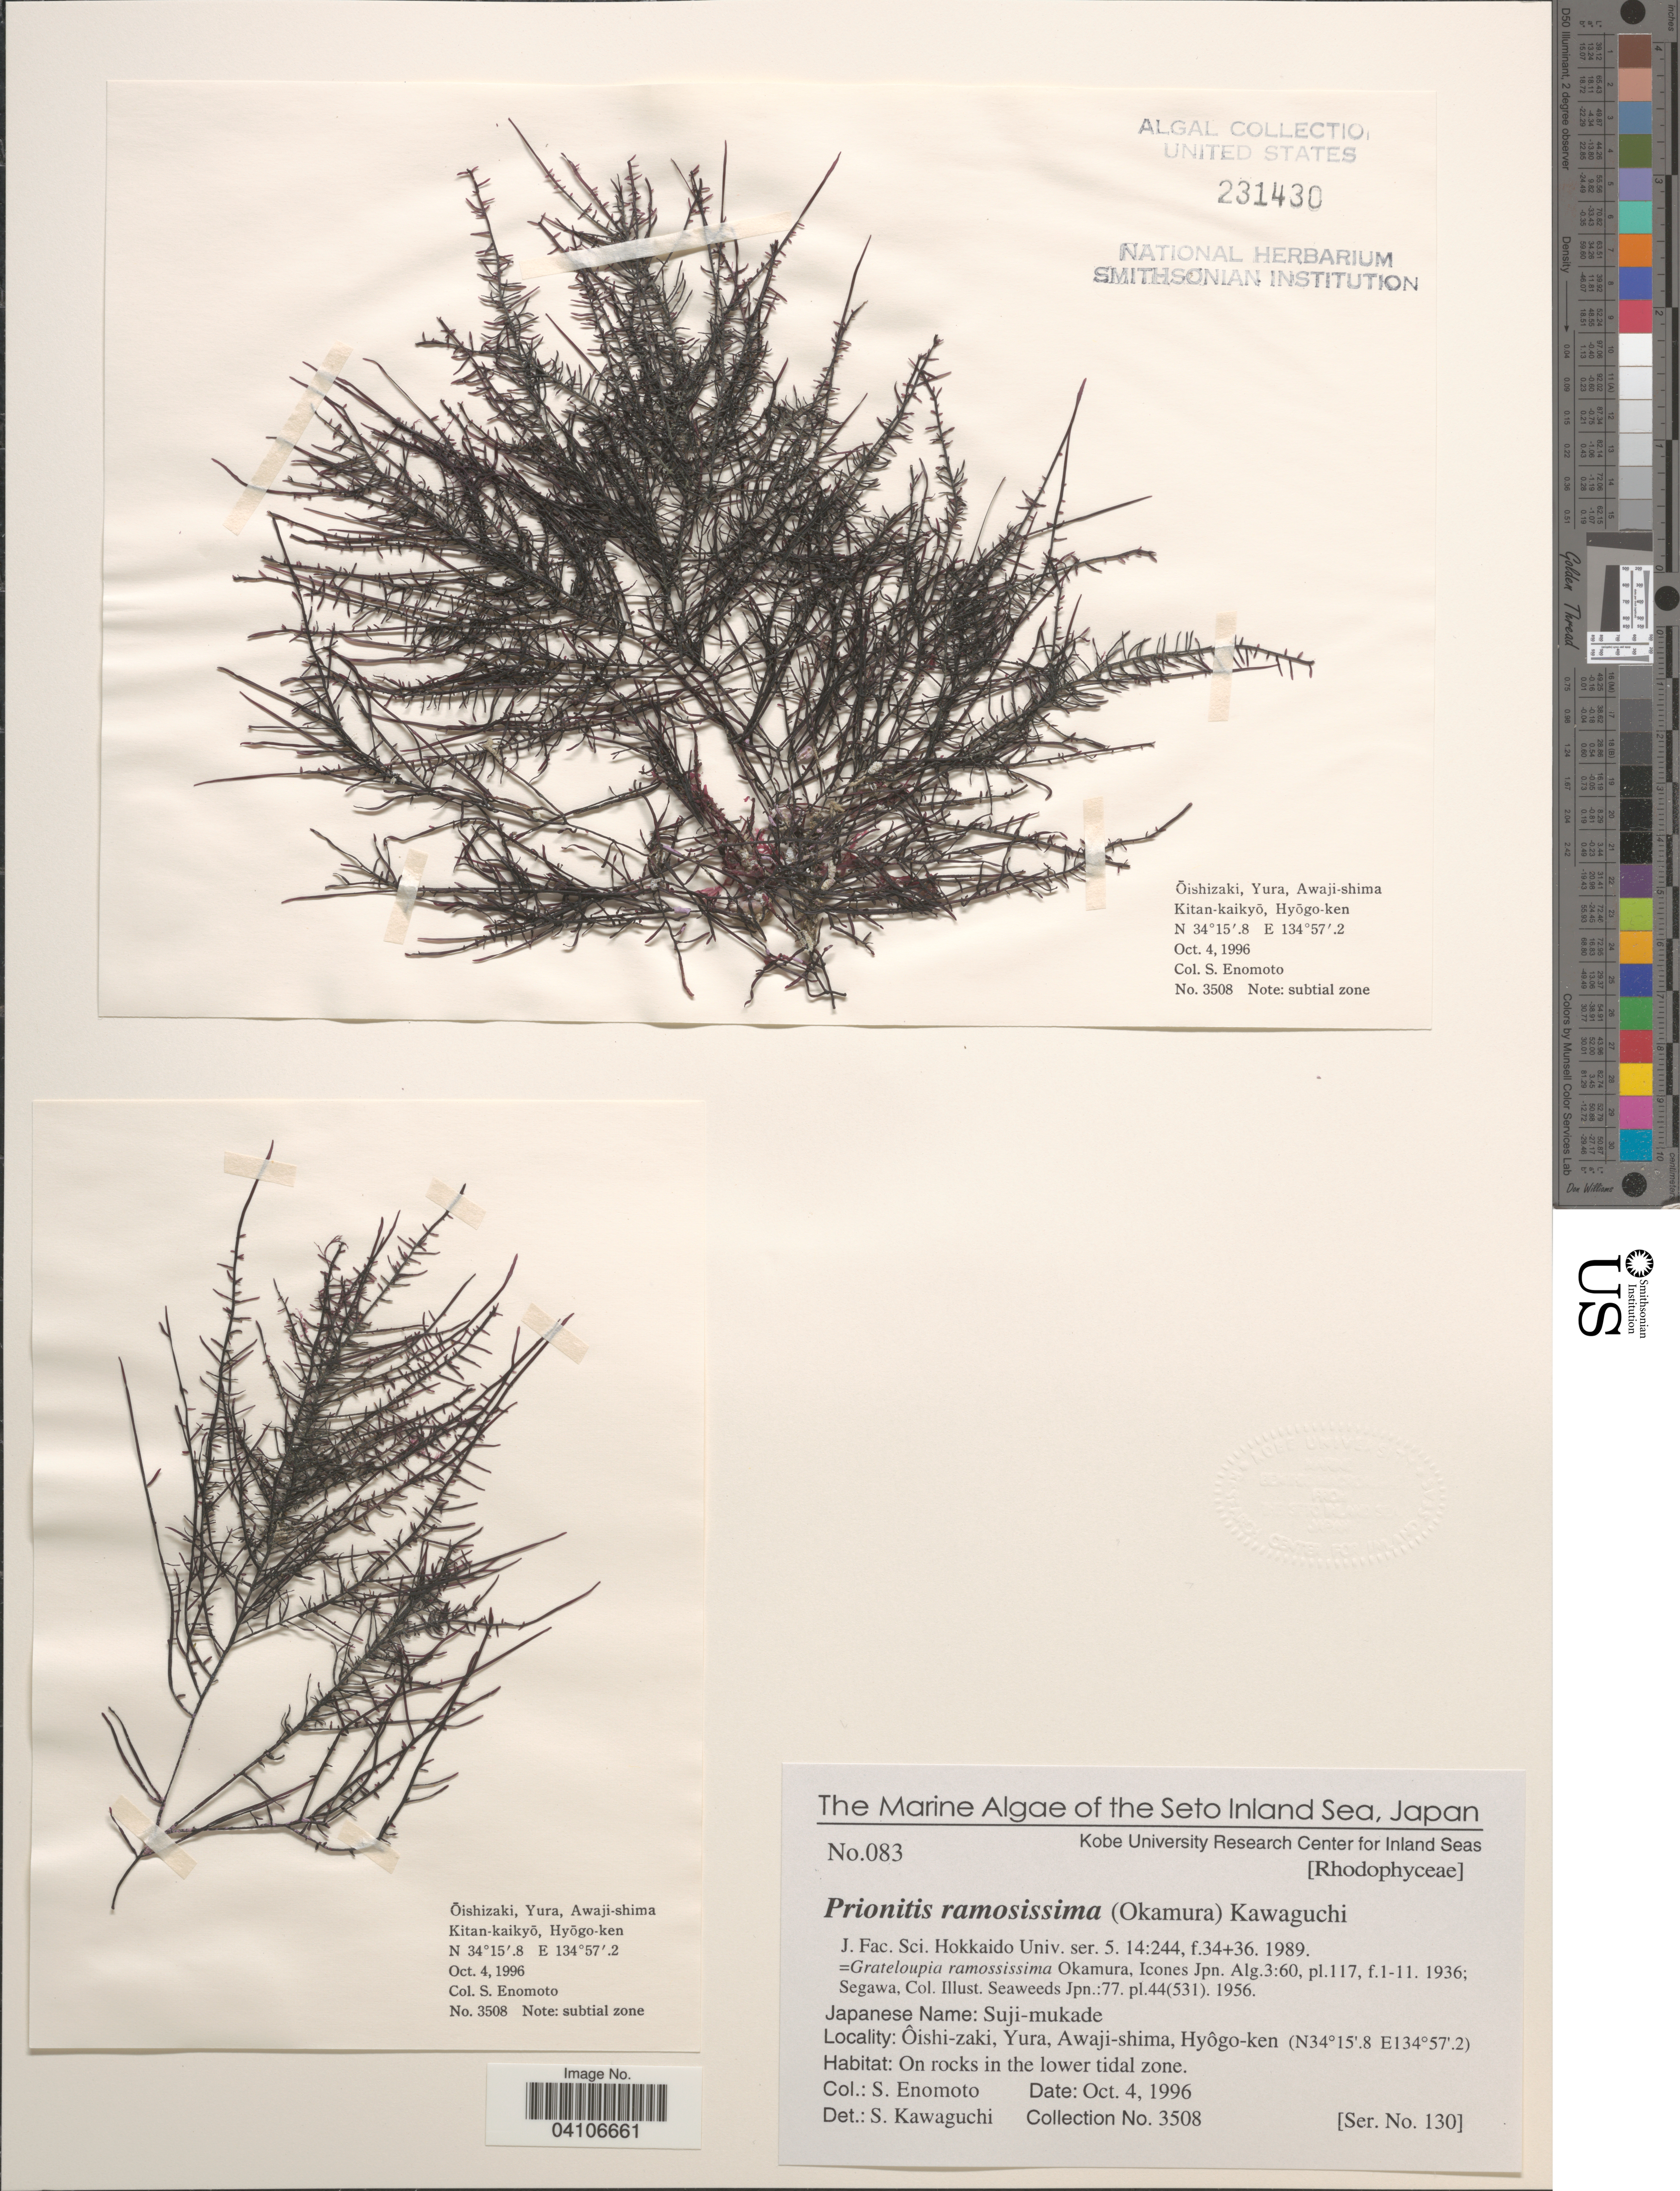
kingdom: Plantae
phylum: Rhodophyta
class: Florideophyceae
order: Halymeniales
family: Halymeniaceae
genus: Grateloupia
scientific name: Grateloupia ramosissima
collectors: S. Enomoto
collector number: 3508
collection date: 1996-10-04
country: Japan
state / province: Hyogo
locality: The Seto Inland Sea. Ôishi-zaki, Yura, Awaji-shima, Hyôgo-ken.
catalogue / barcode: US 231430